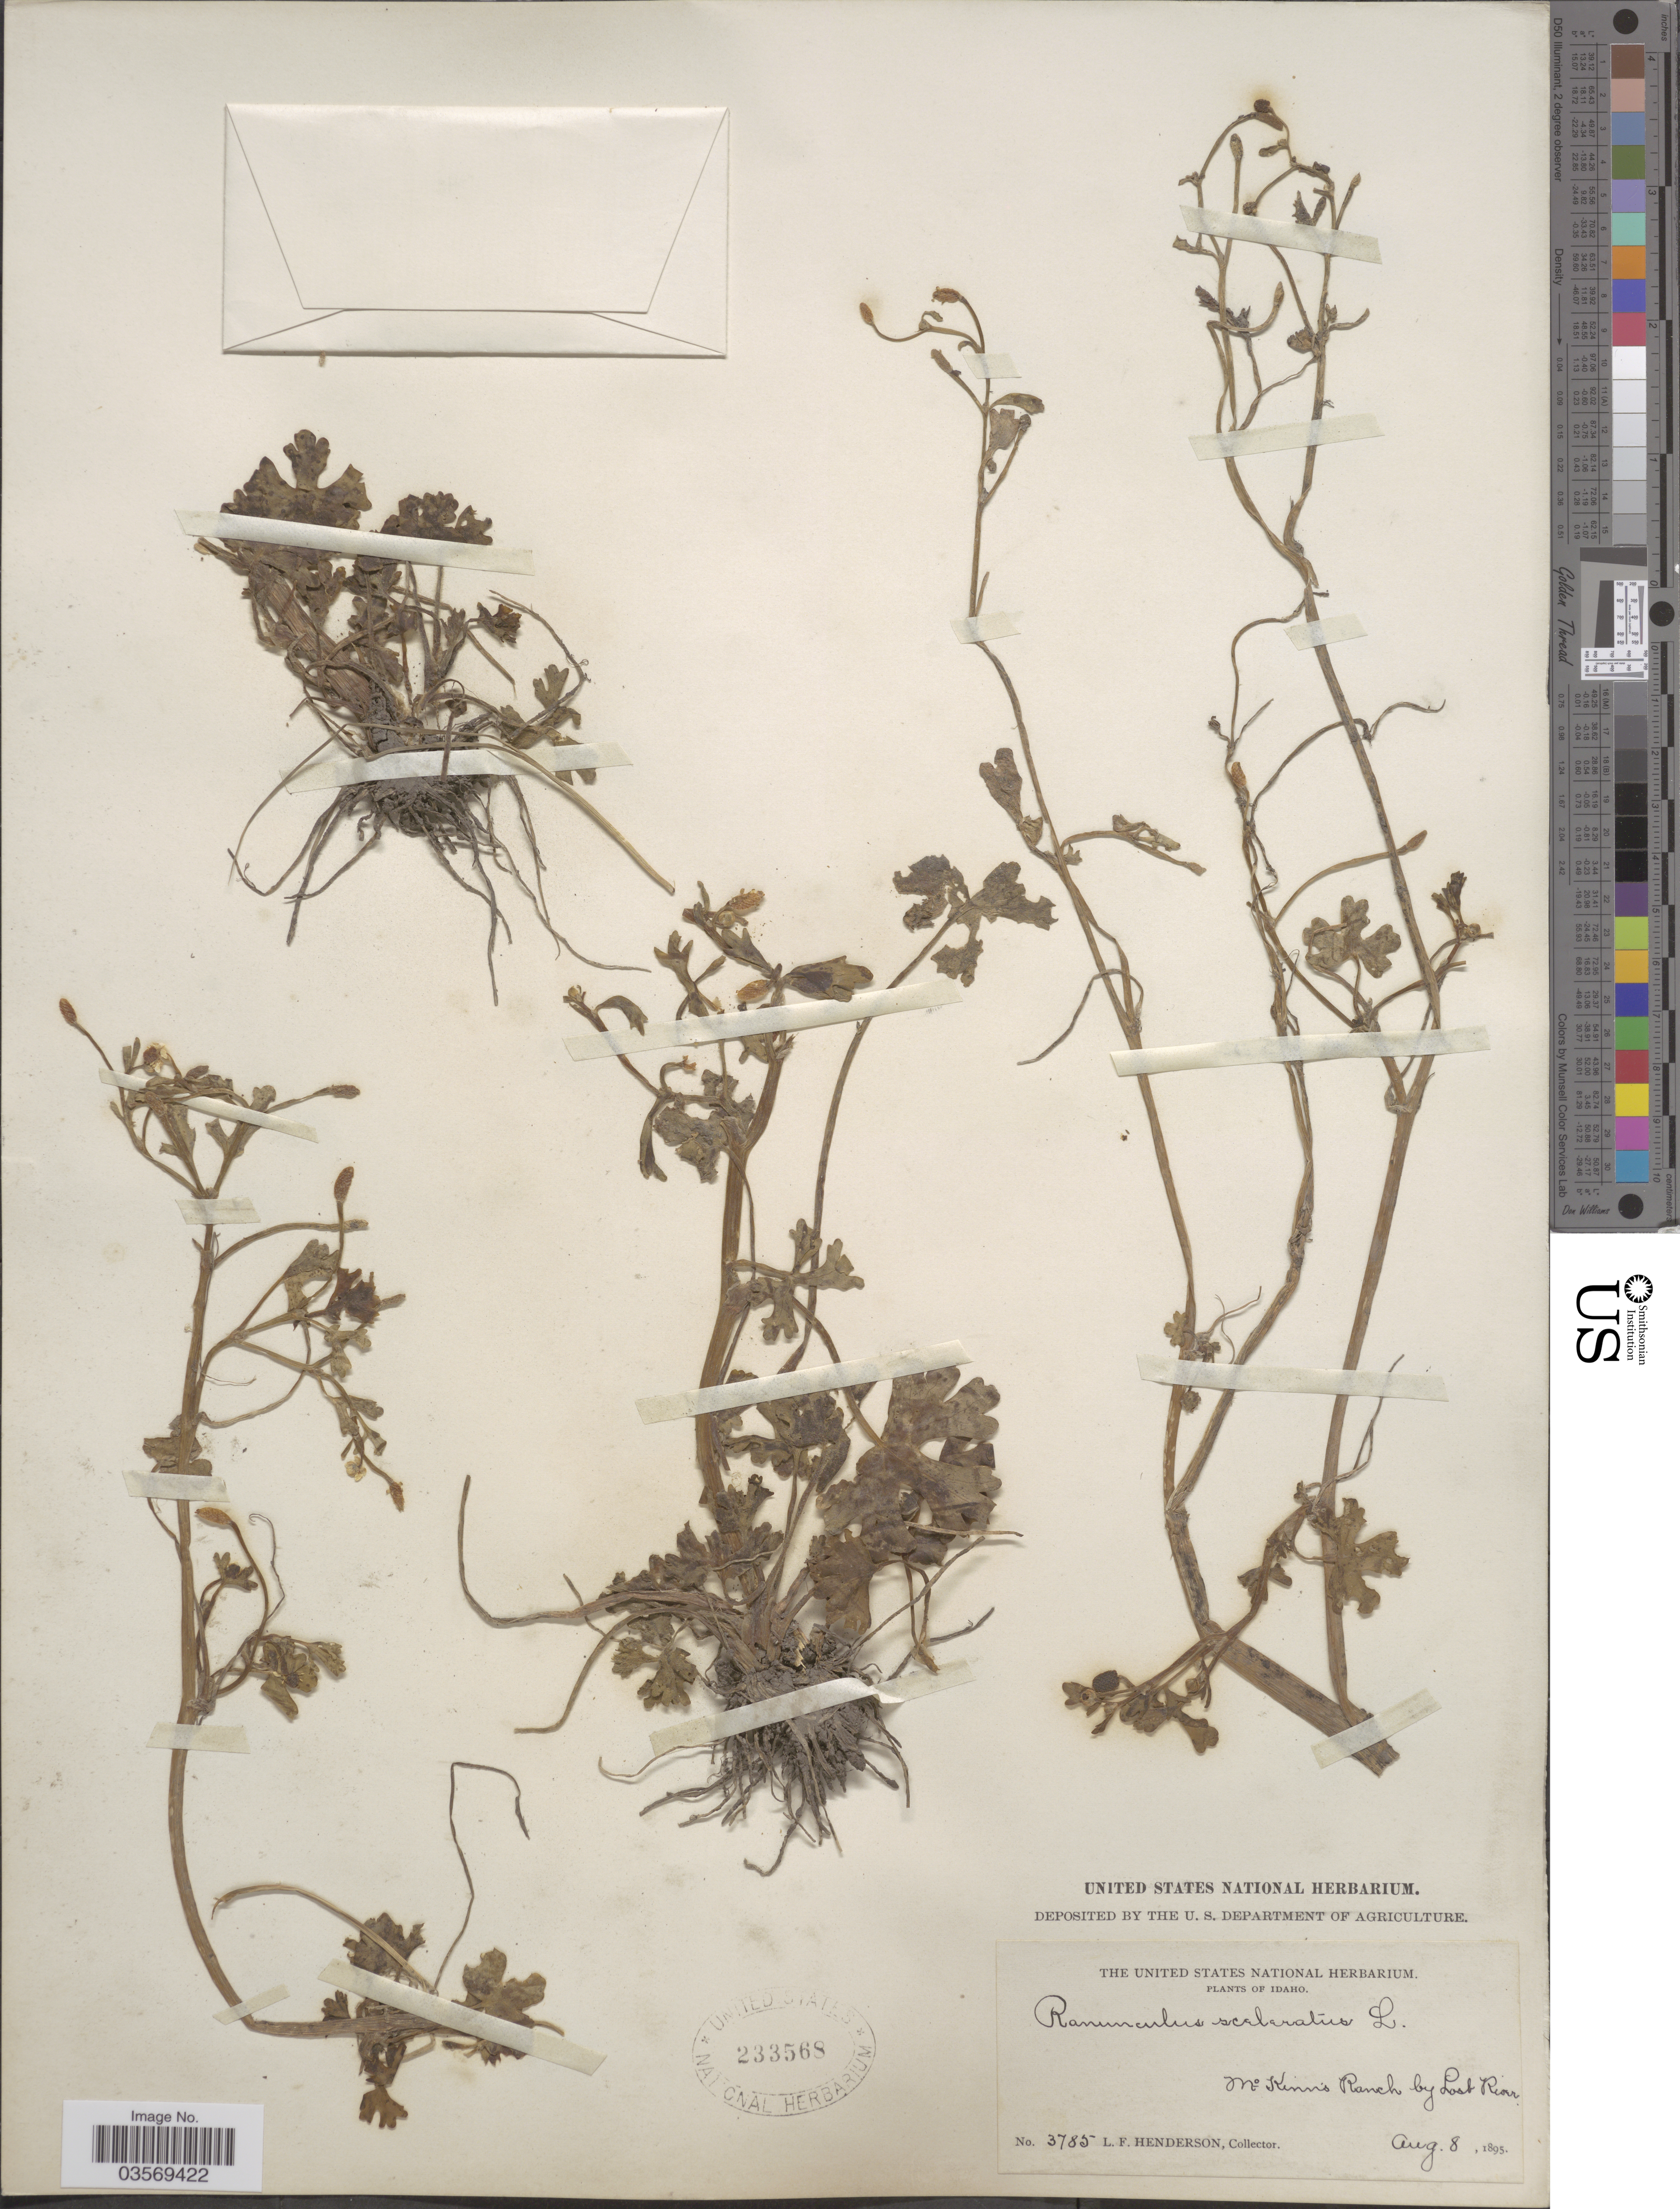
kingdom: Plantae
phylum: Tracheophyta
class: Magnoliopsida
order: Ranunculales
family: Ranunculaceae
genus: Ranunculus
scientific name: Ranunculus sceleratus var. multifidus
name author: Nutt.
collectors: L. Henderson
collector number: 3785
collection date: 1895-08-08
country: United States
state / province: Idaho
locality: McKinn's Ranch by Lost River.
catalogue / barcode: US 233568